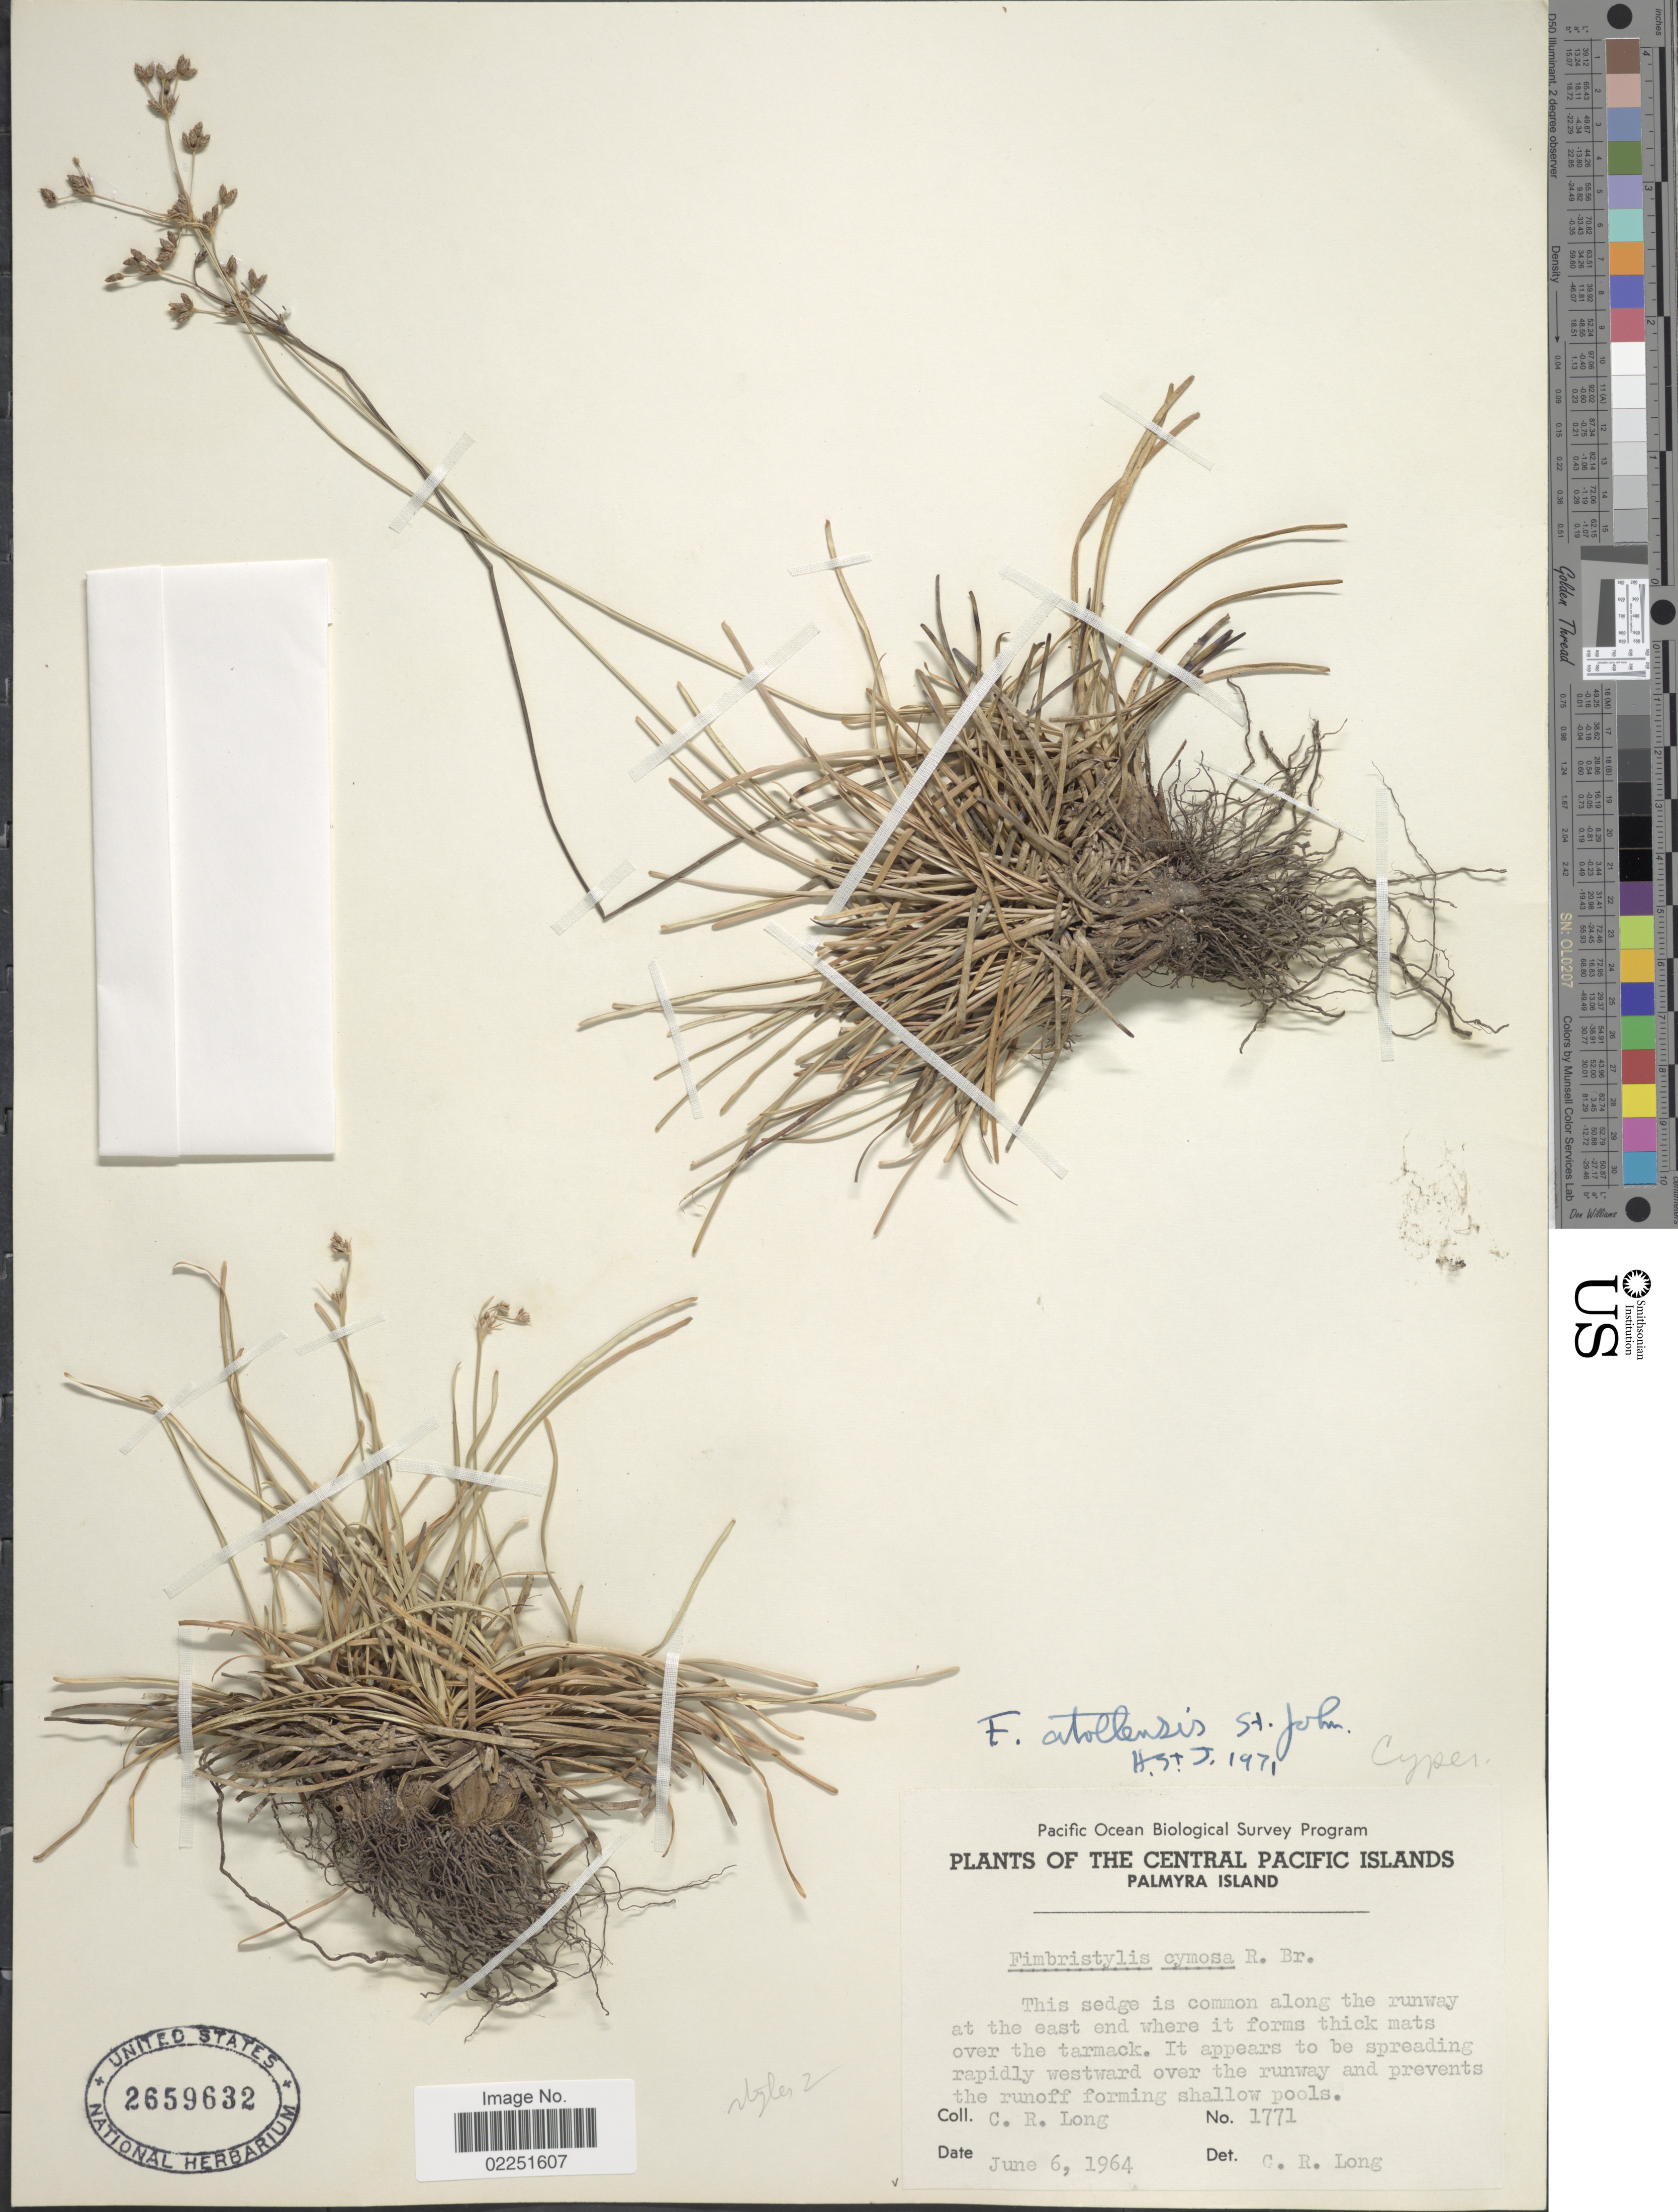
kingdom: Plantae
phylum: Tracheophyta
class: Liliopsida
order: Poales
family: Cyperaceae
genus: Fimbristylis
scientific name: Fimbristylis cymosa subsp. spathacea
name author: (Roth) T. Koyama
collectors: C. R. Long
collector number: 1771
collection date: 1964-06-06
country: U.S. Administered Pacific Islands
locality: Central Pacific Islands, Palmyra Island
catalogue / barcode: US 2659632